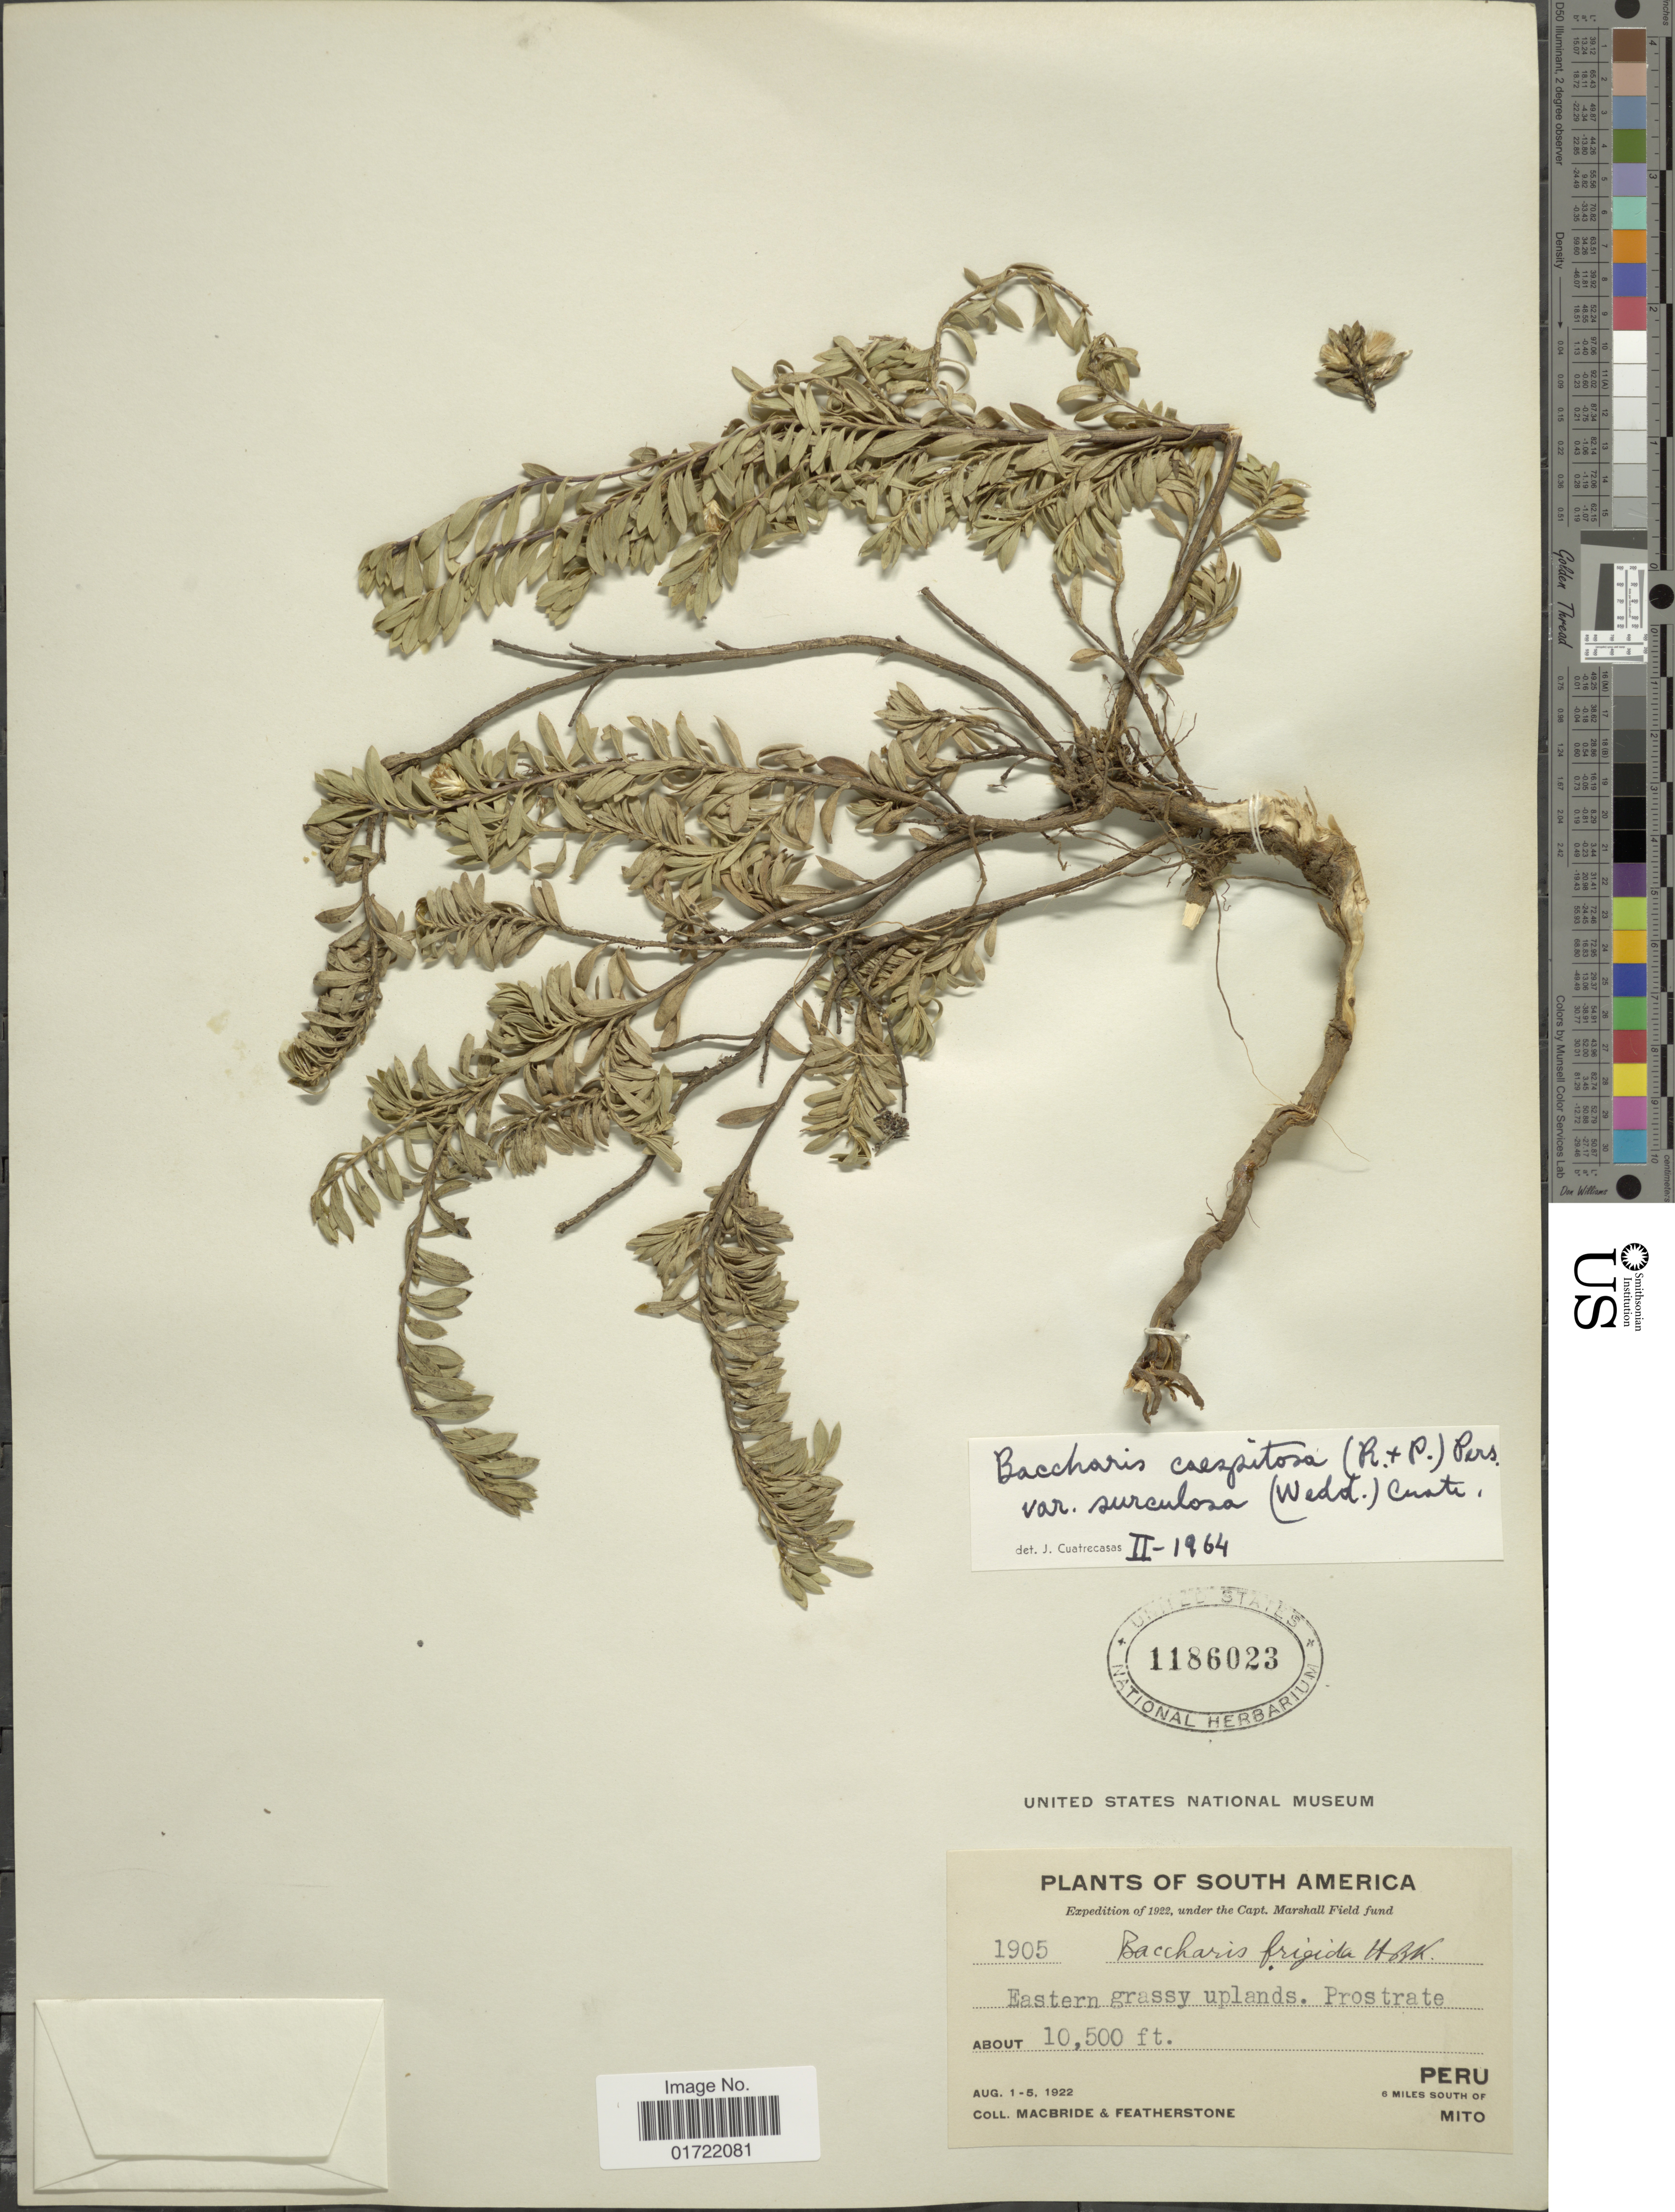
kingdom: Plantae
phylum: Tracheophyta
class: Magnoliopsida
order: Asterales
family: Asteraceae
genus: Baccharis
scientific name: Baccharis caespitosa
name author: (Ruiz & Pav.) Pers.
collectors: Macbride, -- & -. Featherstone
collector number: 1905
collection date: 1922-08-01/1922-08-05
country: Peru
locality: Eastern grassy uplands, 6 miles south of Mito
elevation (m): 3200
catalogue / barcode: US 1186023